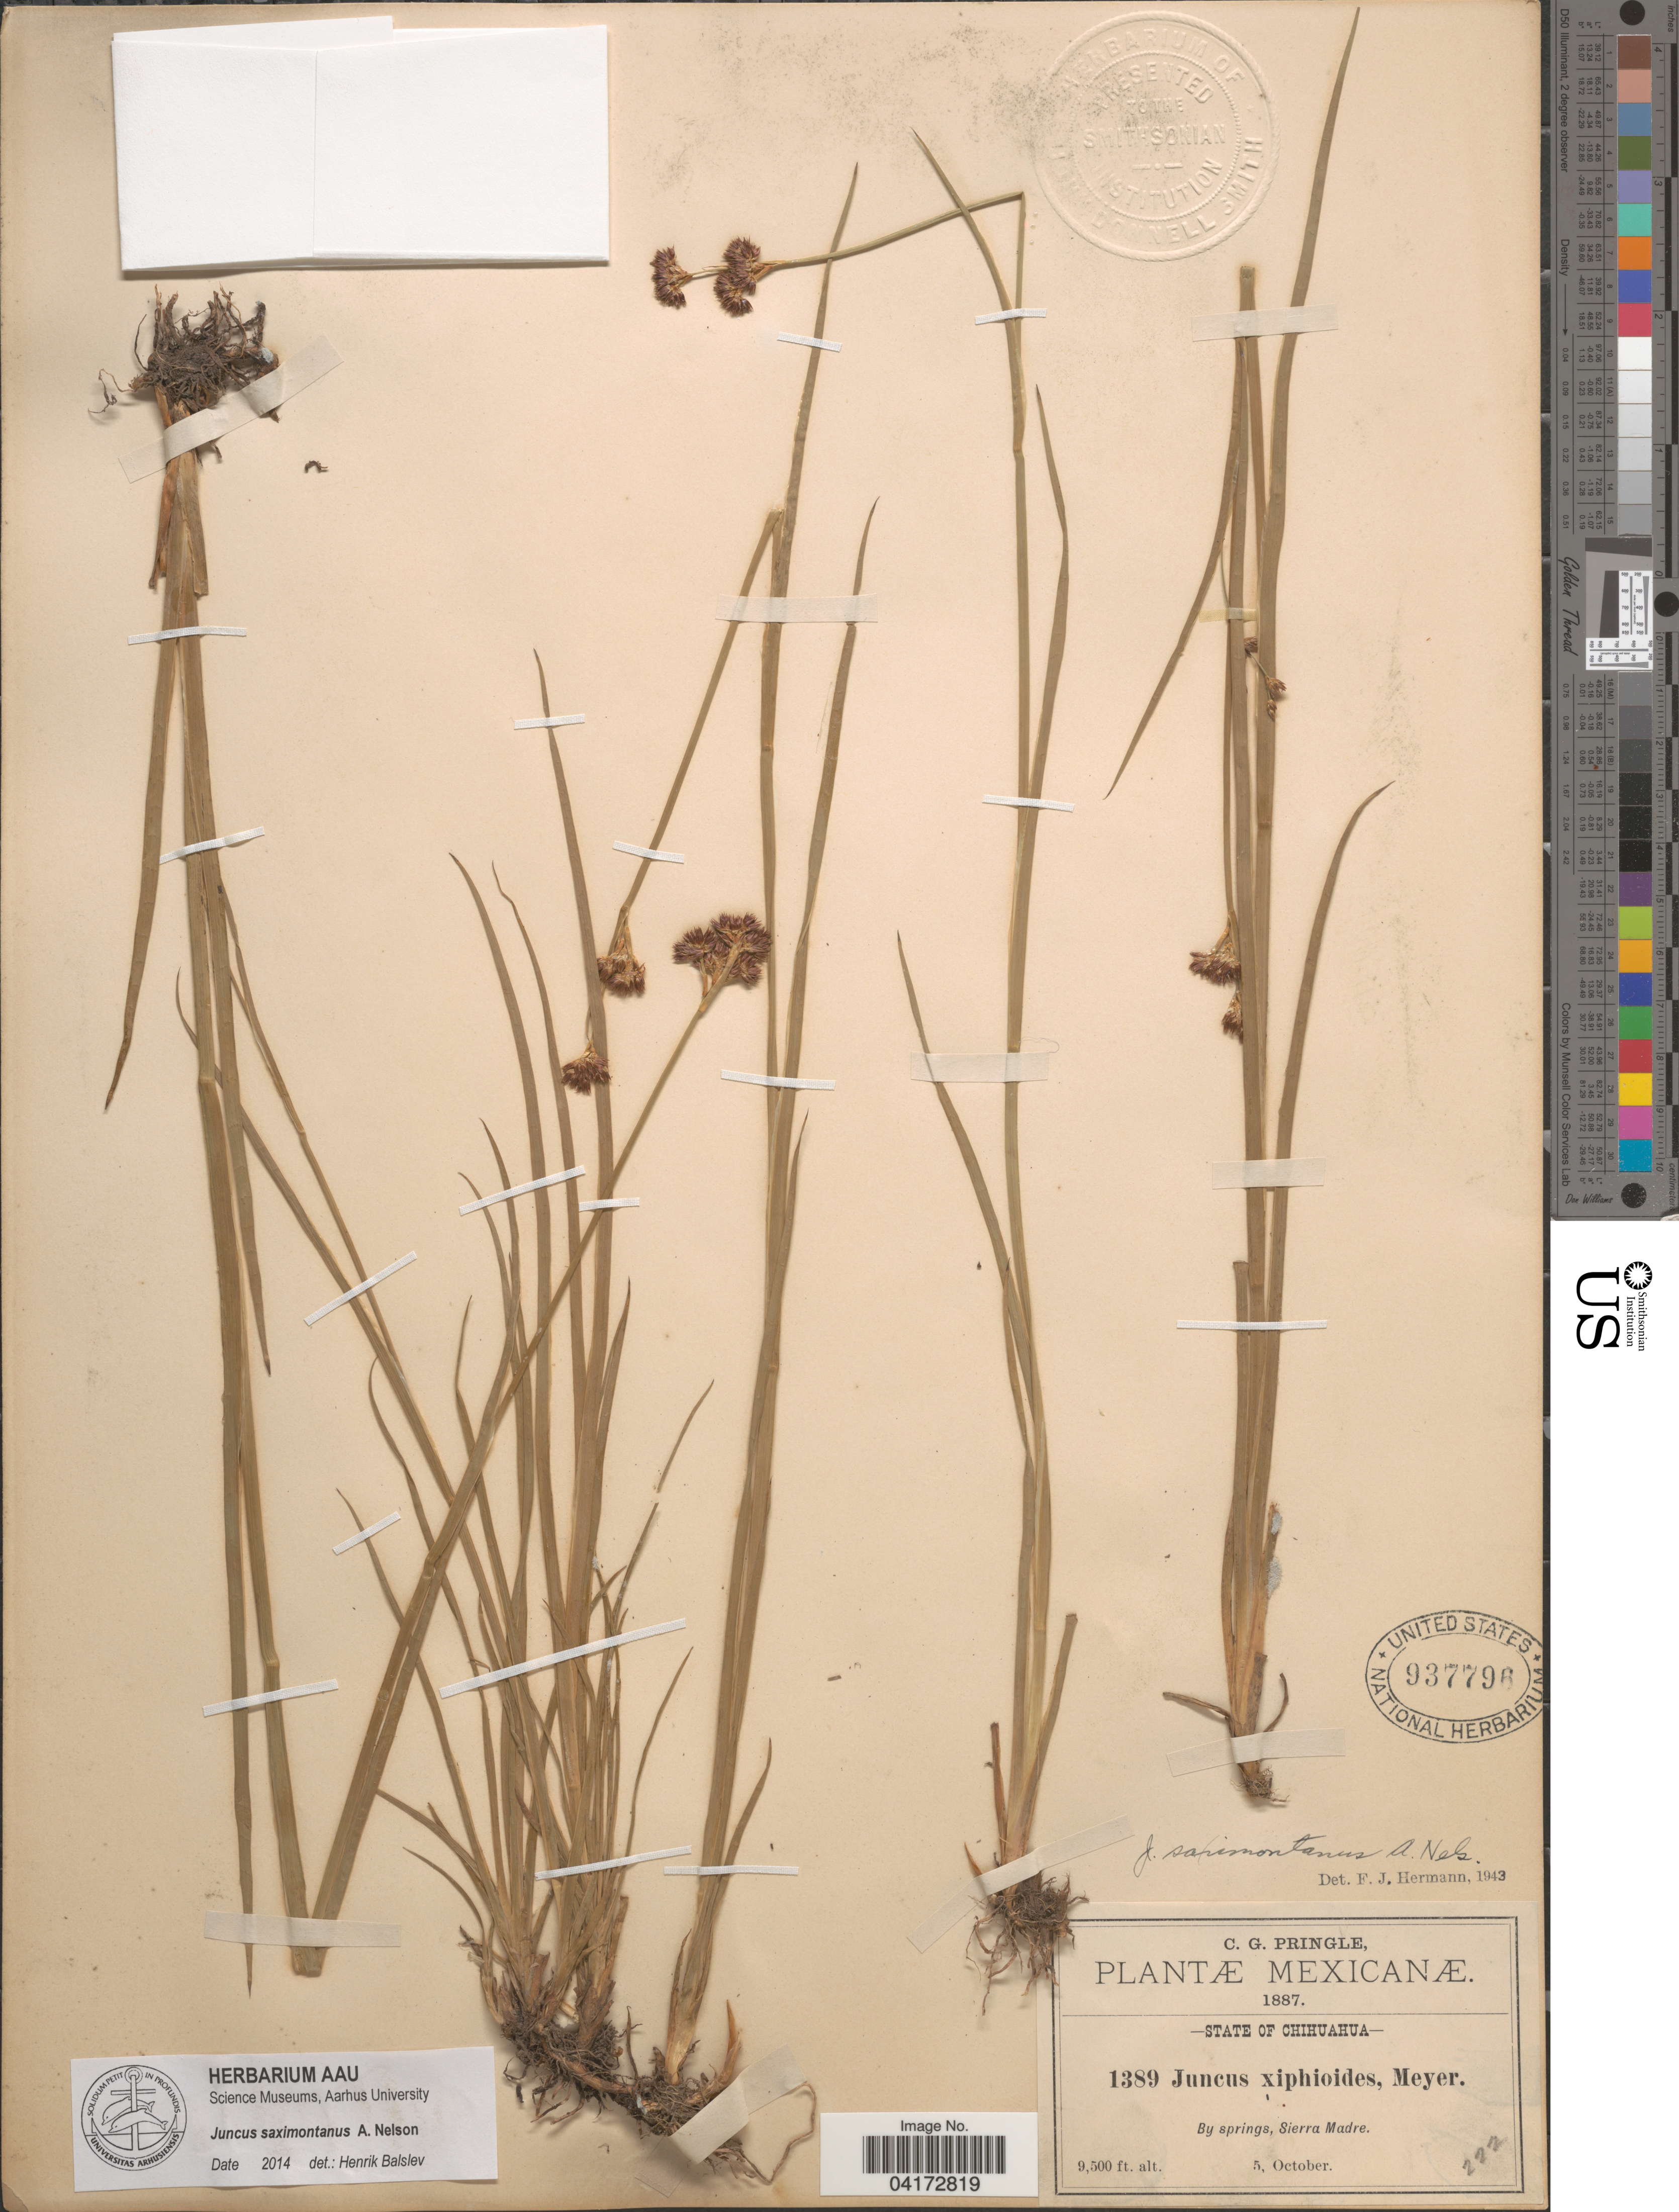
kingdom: Plantae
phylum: Tracheophyta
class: Liliopsida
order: Poales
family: Juncaceae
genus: Juncus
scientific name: Juncus saximontanus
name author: A. Nelson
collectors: C. G. Pringle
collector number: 1389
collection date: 1887-10-05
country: Mexico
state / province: Chihuahua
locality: Sierra Madre.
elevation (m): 2896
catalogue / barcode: US 937796